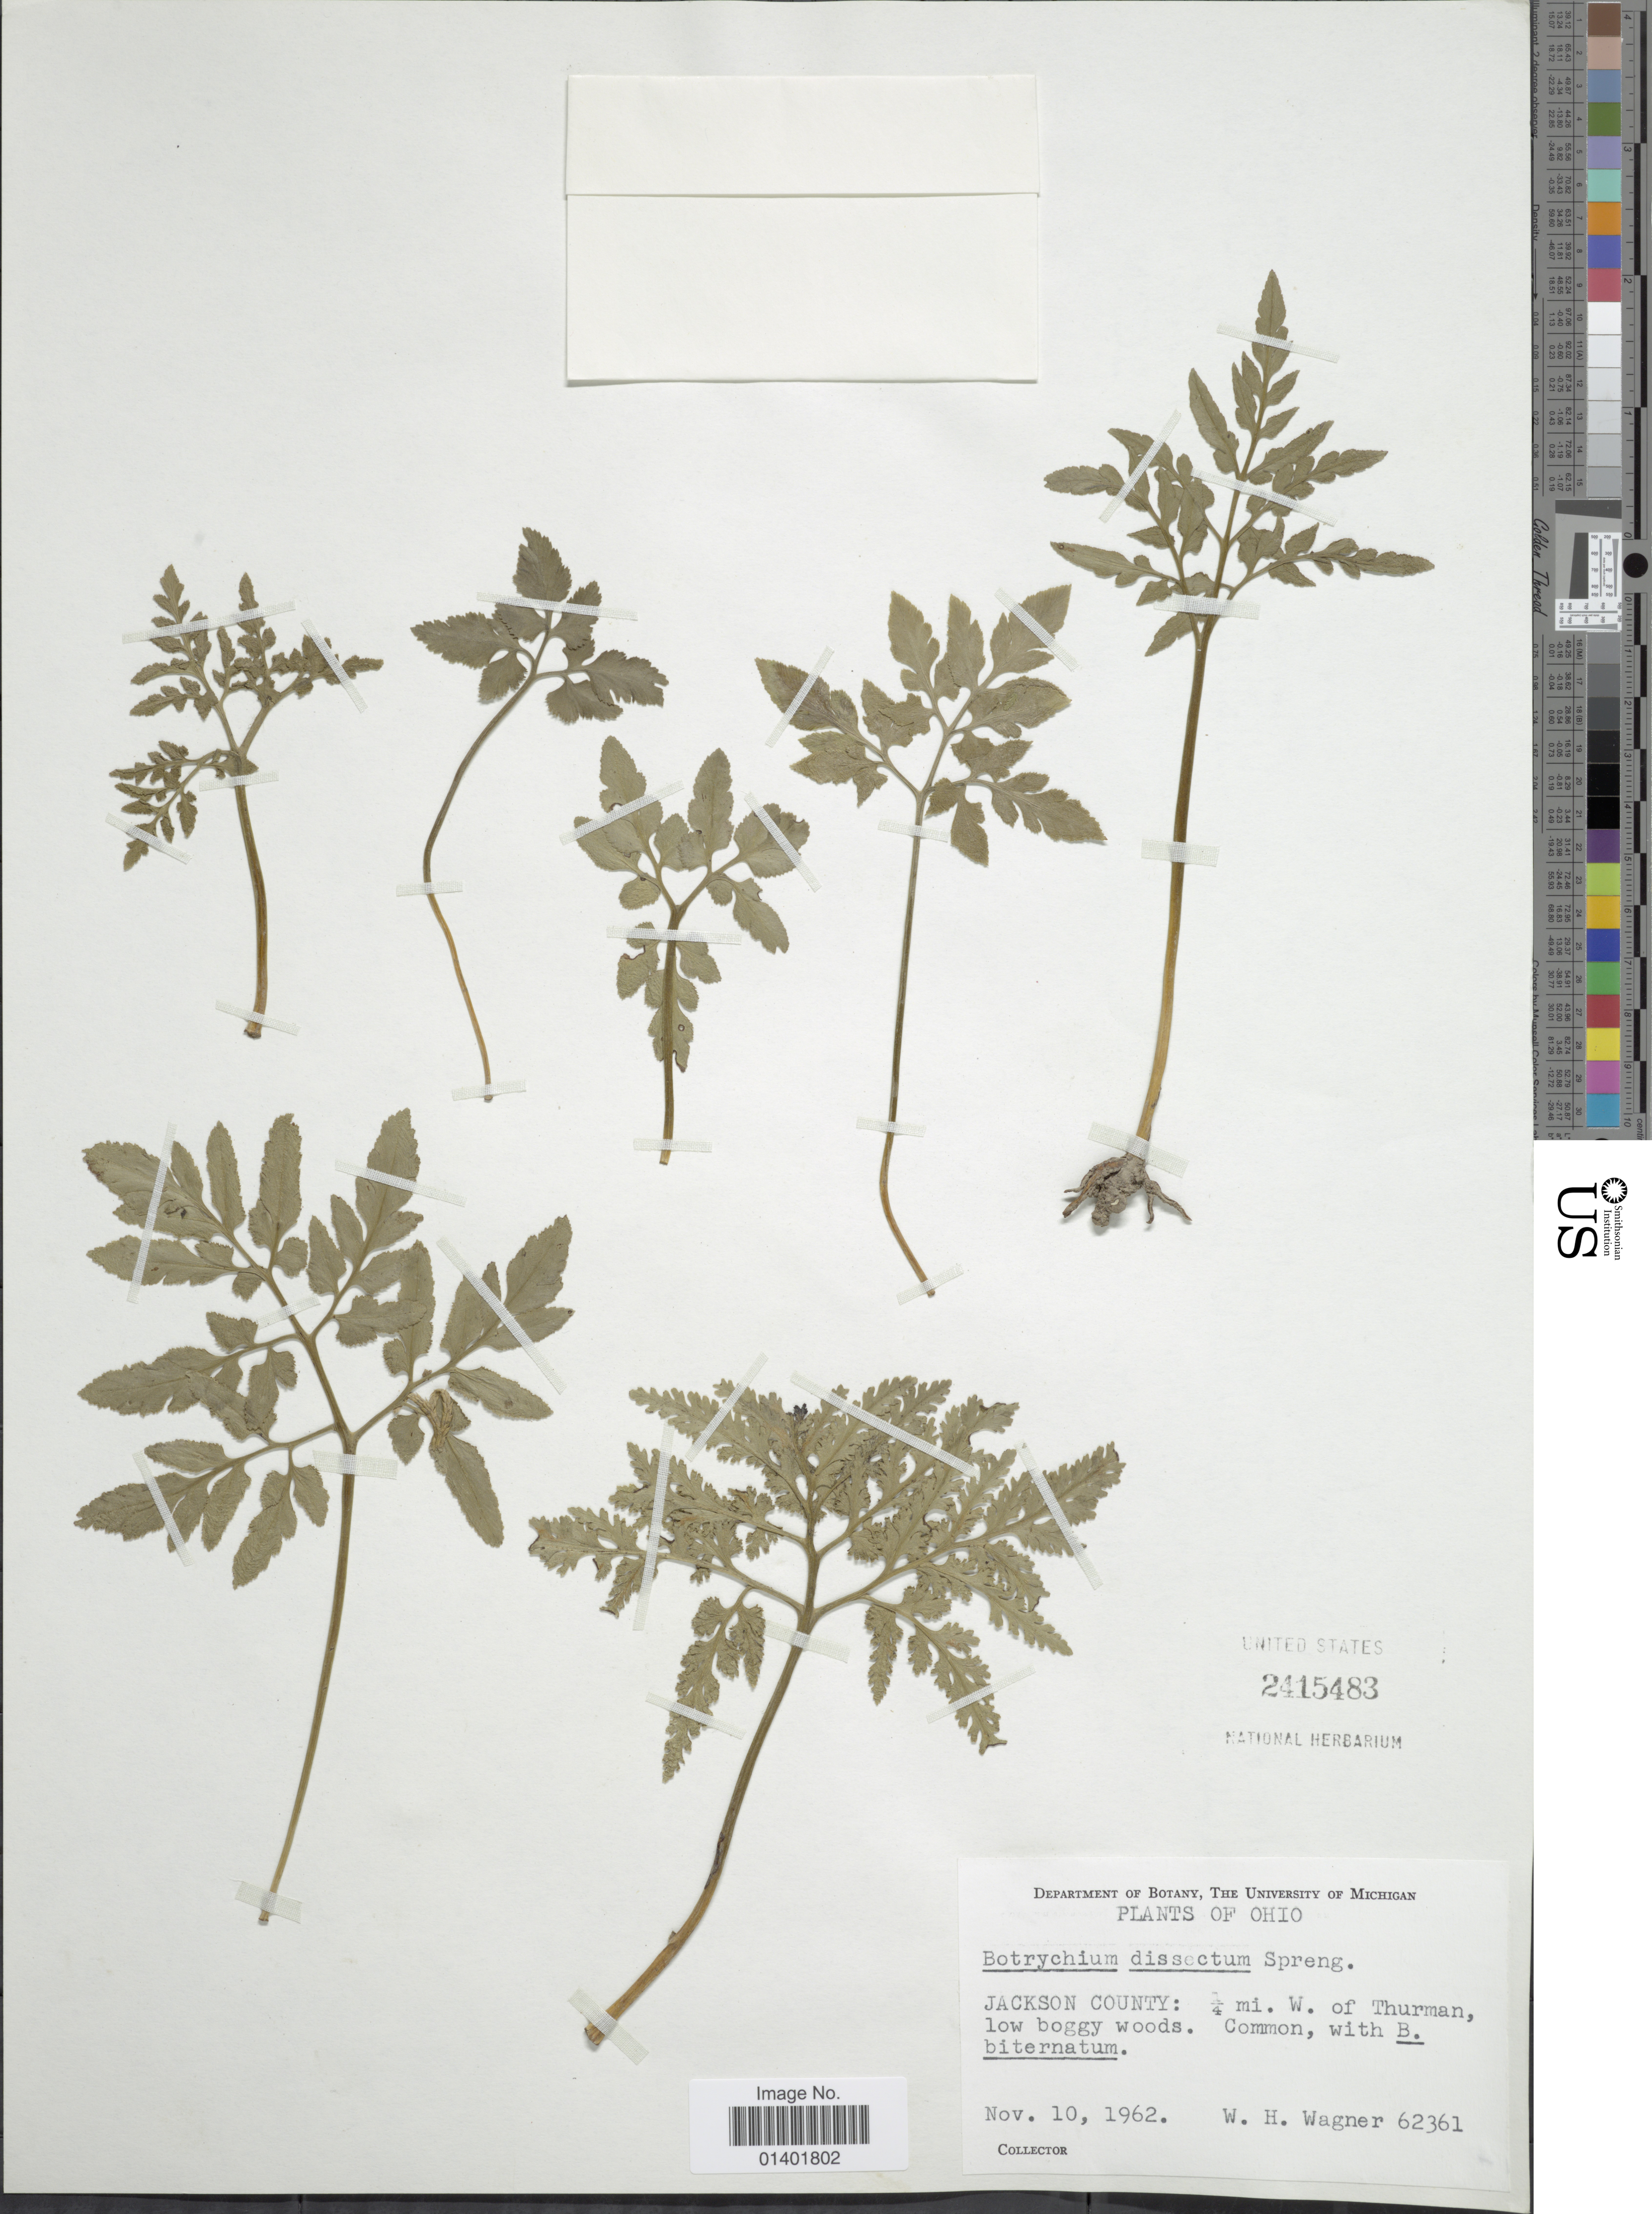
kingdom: Plantae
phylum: Tracheophyta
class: Polypodiopsida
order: Ophioglossales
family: Ophioglossaceae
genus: Botrychium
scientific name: Botrychium dissectum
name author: Spreng.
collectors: W. H. Wagner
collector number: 62361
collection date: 1962-11-10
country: United States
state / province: Ohio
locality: Jackson County: 1/4 mi. W. of Thurman, low boggy woods.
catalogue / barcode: US 2415483